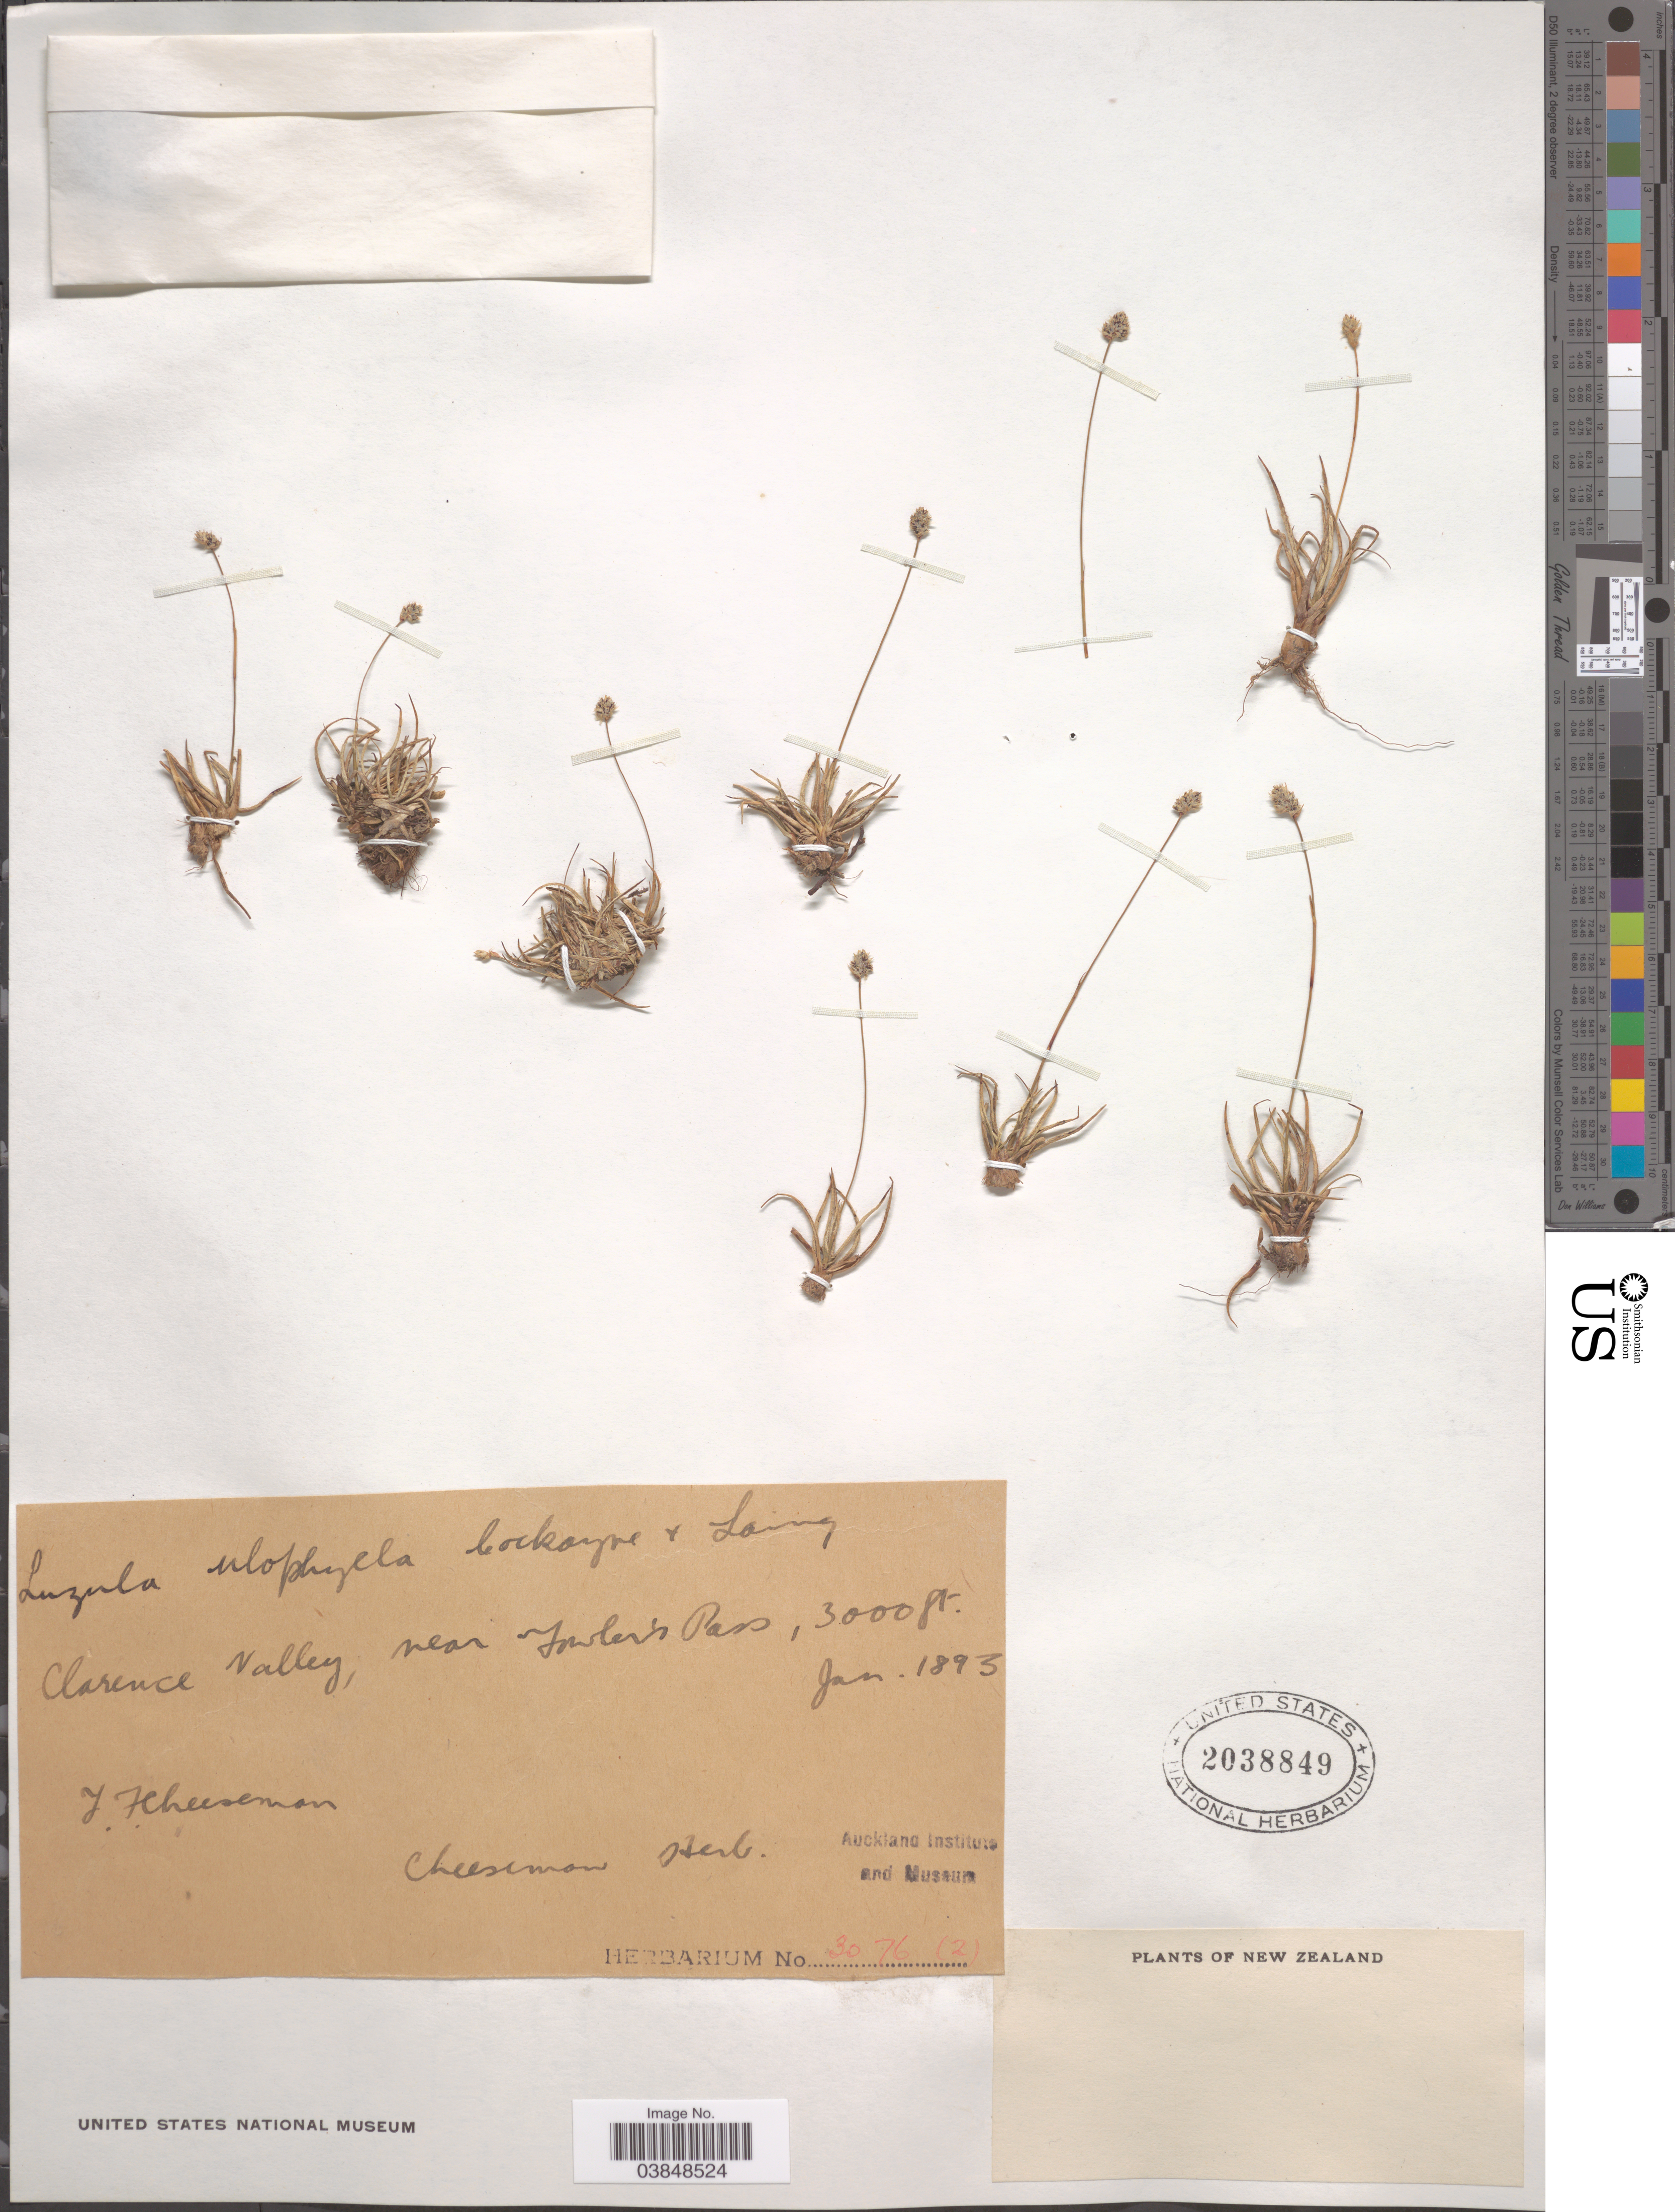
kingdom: Plantae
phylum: Tracheophyta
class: Liliopsida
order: Poales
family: Juncaceae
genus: Luzula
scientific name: Luzula ulophylla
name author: (Buchenau) Cockayne & Laing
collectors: T. F. Cheeseman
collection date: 1893-01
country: New Zealand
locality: Clarence Valley, near Fowler's Pass.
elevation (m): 914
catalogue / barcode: US 2038849